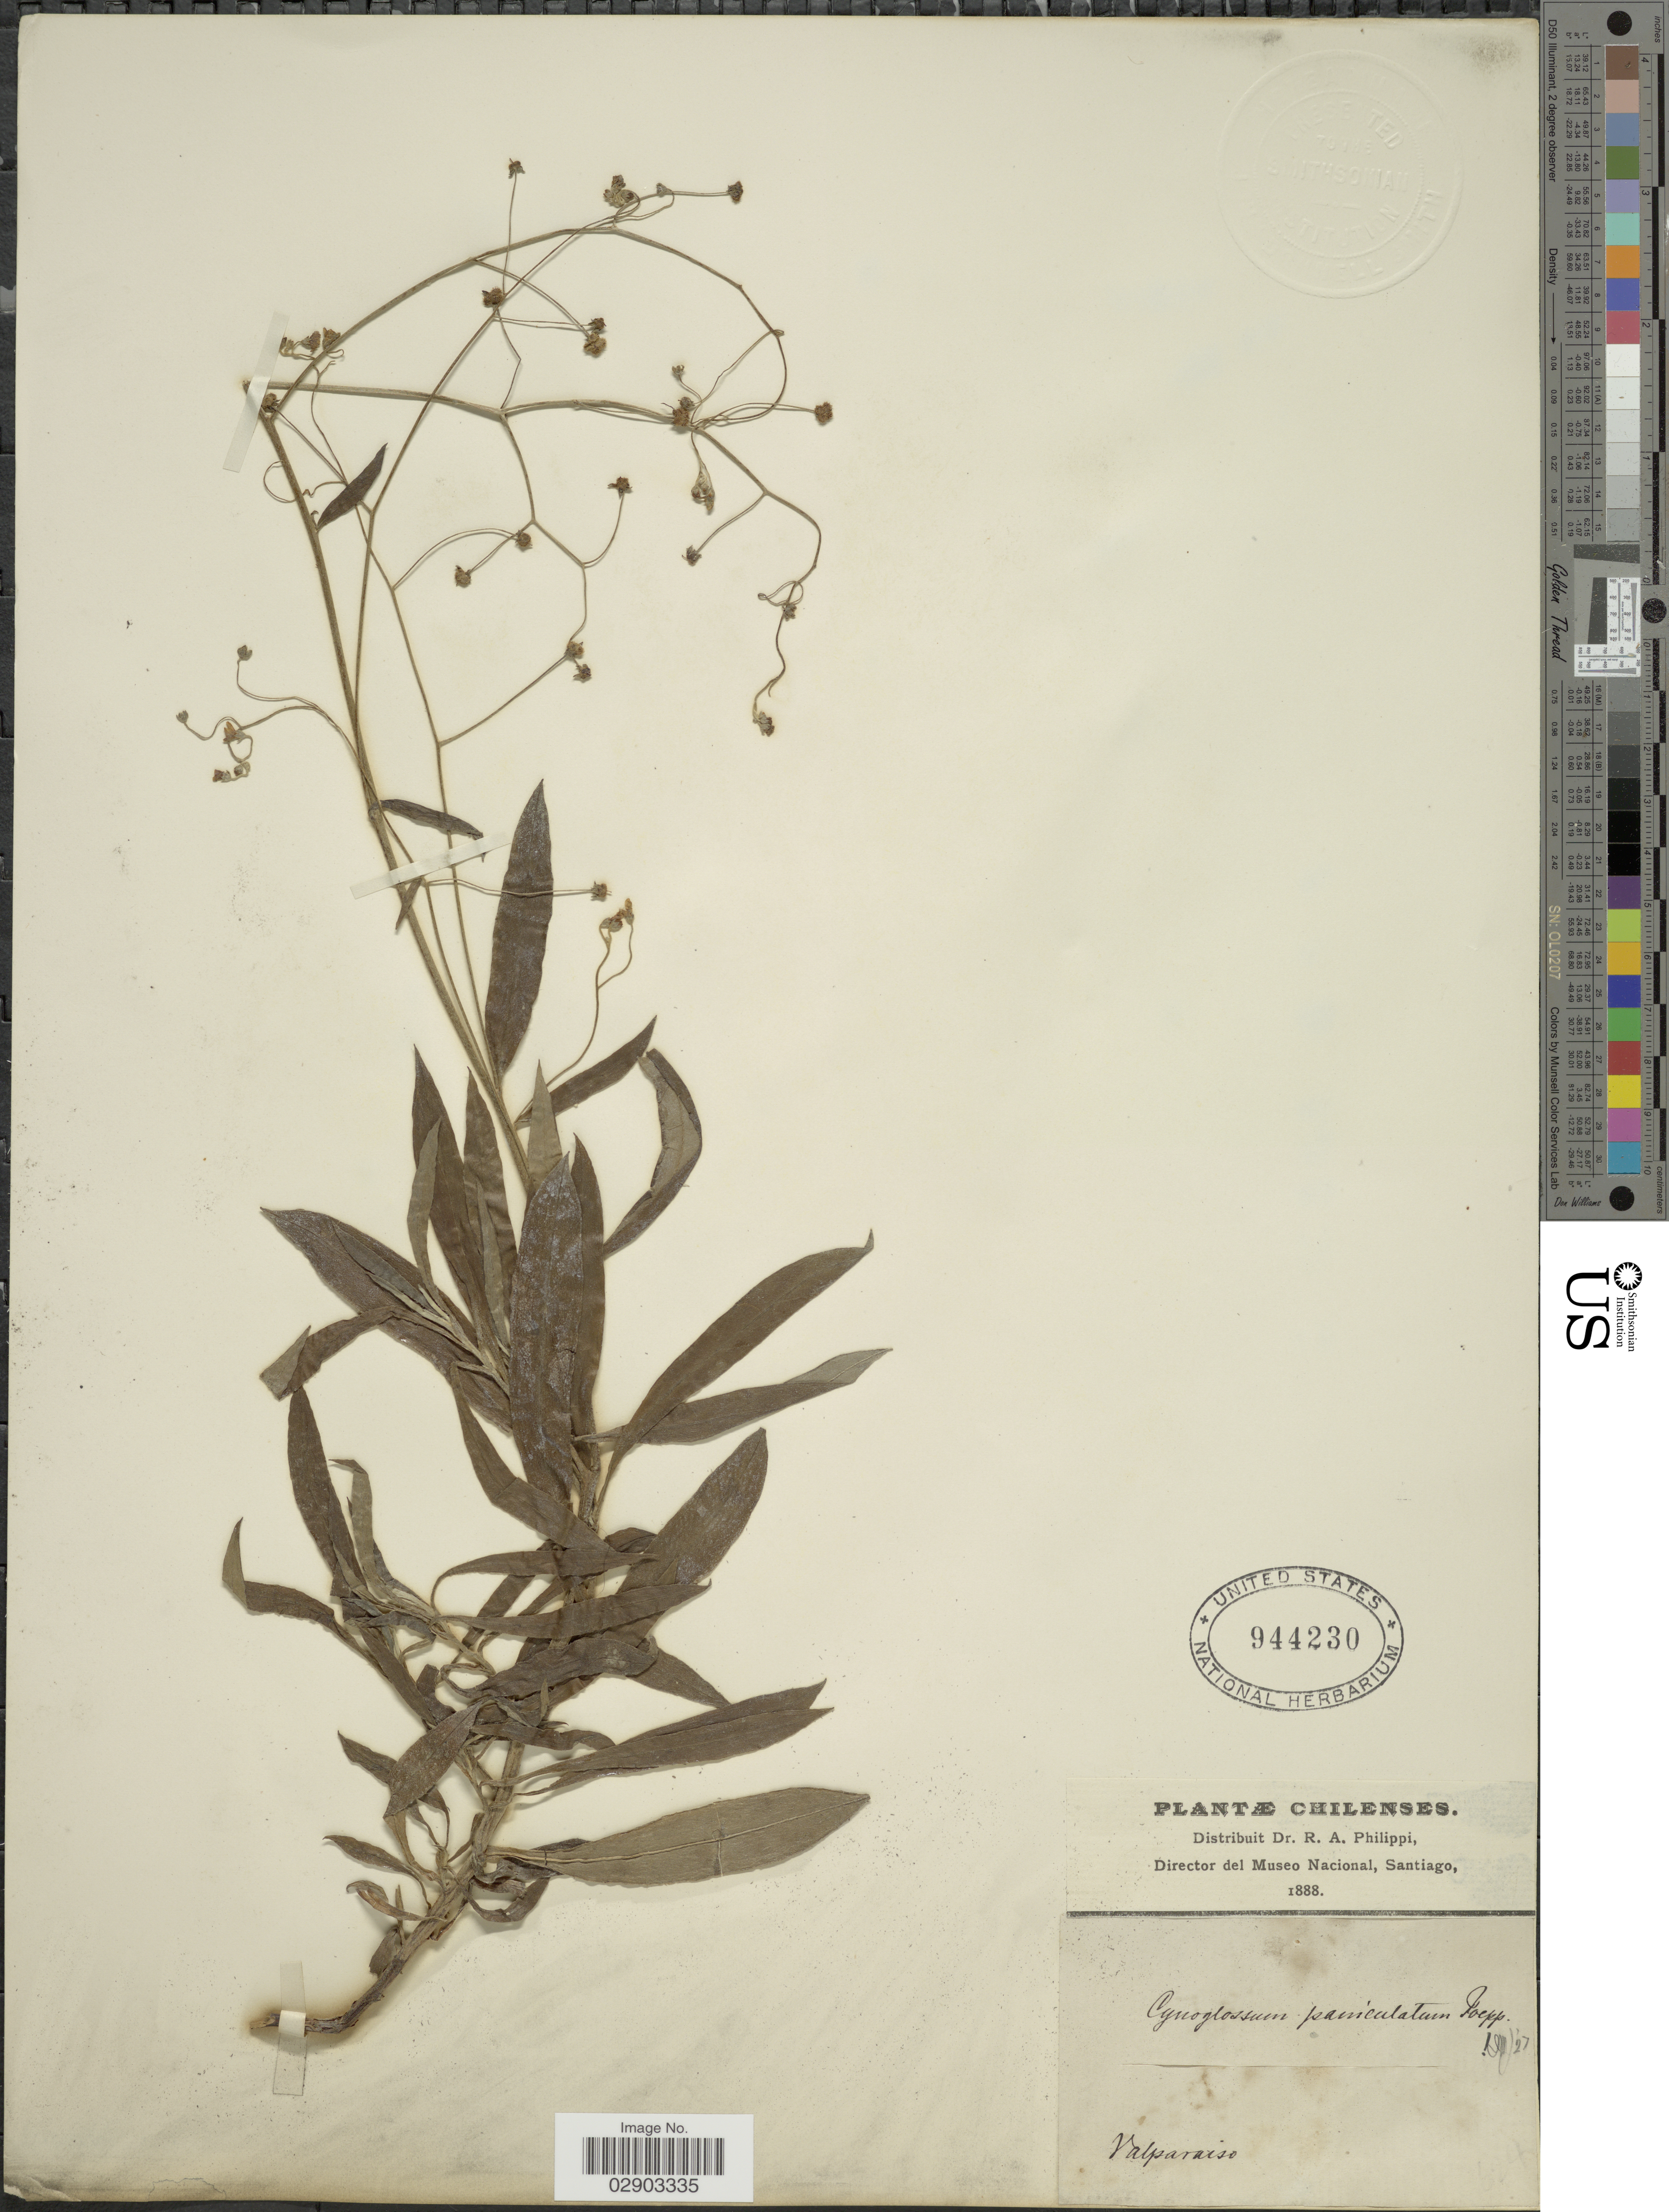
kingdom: Plantae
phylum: Tracheophyta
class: Magnoliopsida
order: Boraginales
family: Boraginaceae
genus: Cynoglossum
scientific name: Cynoglossum paniculatum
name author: Poepp.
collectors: R. A. Philippi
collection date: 1888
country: Chile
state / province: Valparaíso (V)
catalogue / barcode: US 944230